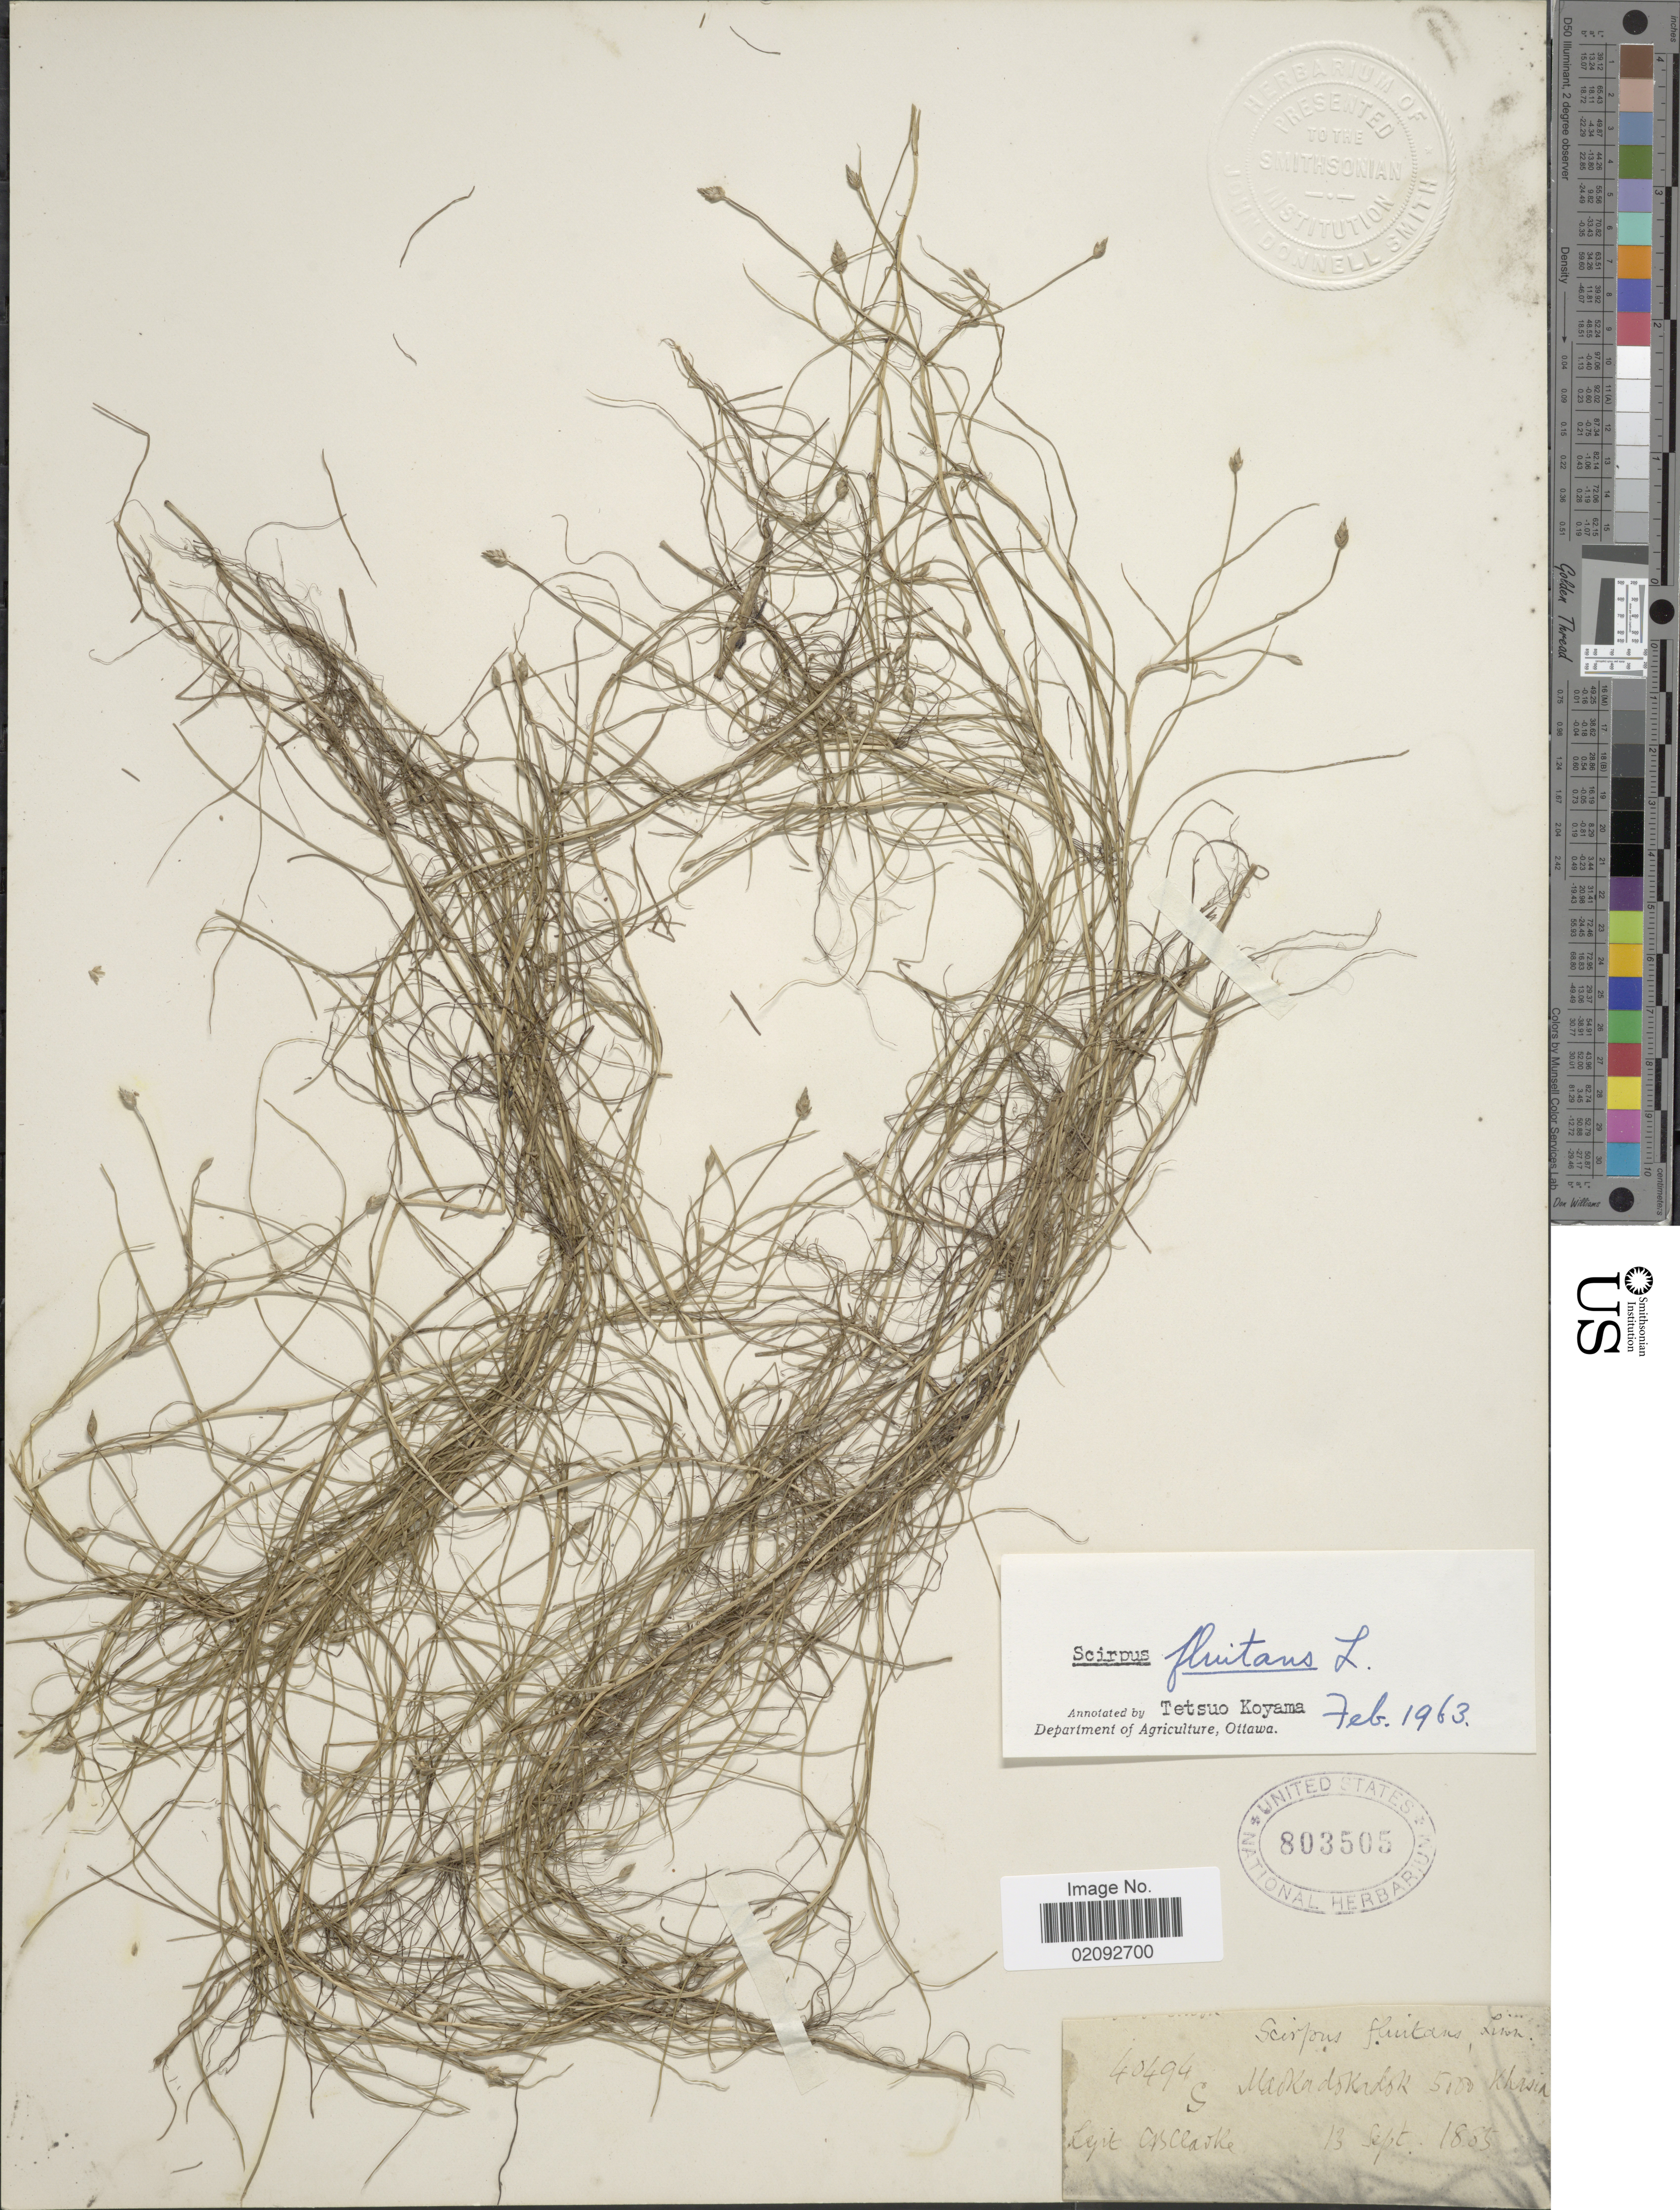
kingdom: Plantae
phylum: Tracheophyta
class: Liliopsida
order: Poales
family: Cyperaceae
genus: Isolepis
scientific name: Isolepis fluitans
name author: (L.) R. Br.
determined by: Strong, Mark T., (BOT), Smithsonian Institution - National Museum of Natural History (UNITED STATES)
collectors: C. B. Clarke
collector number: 40494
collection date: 1885-09-13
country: India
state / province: Meghalaya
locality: Madkhaskadsk [interpreted], Khasia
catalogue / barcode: US 803505